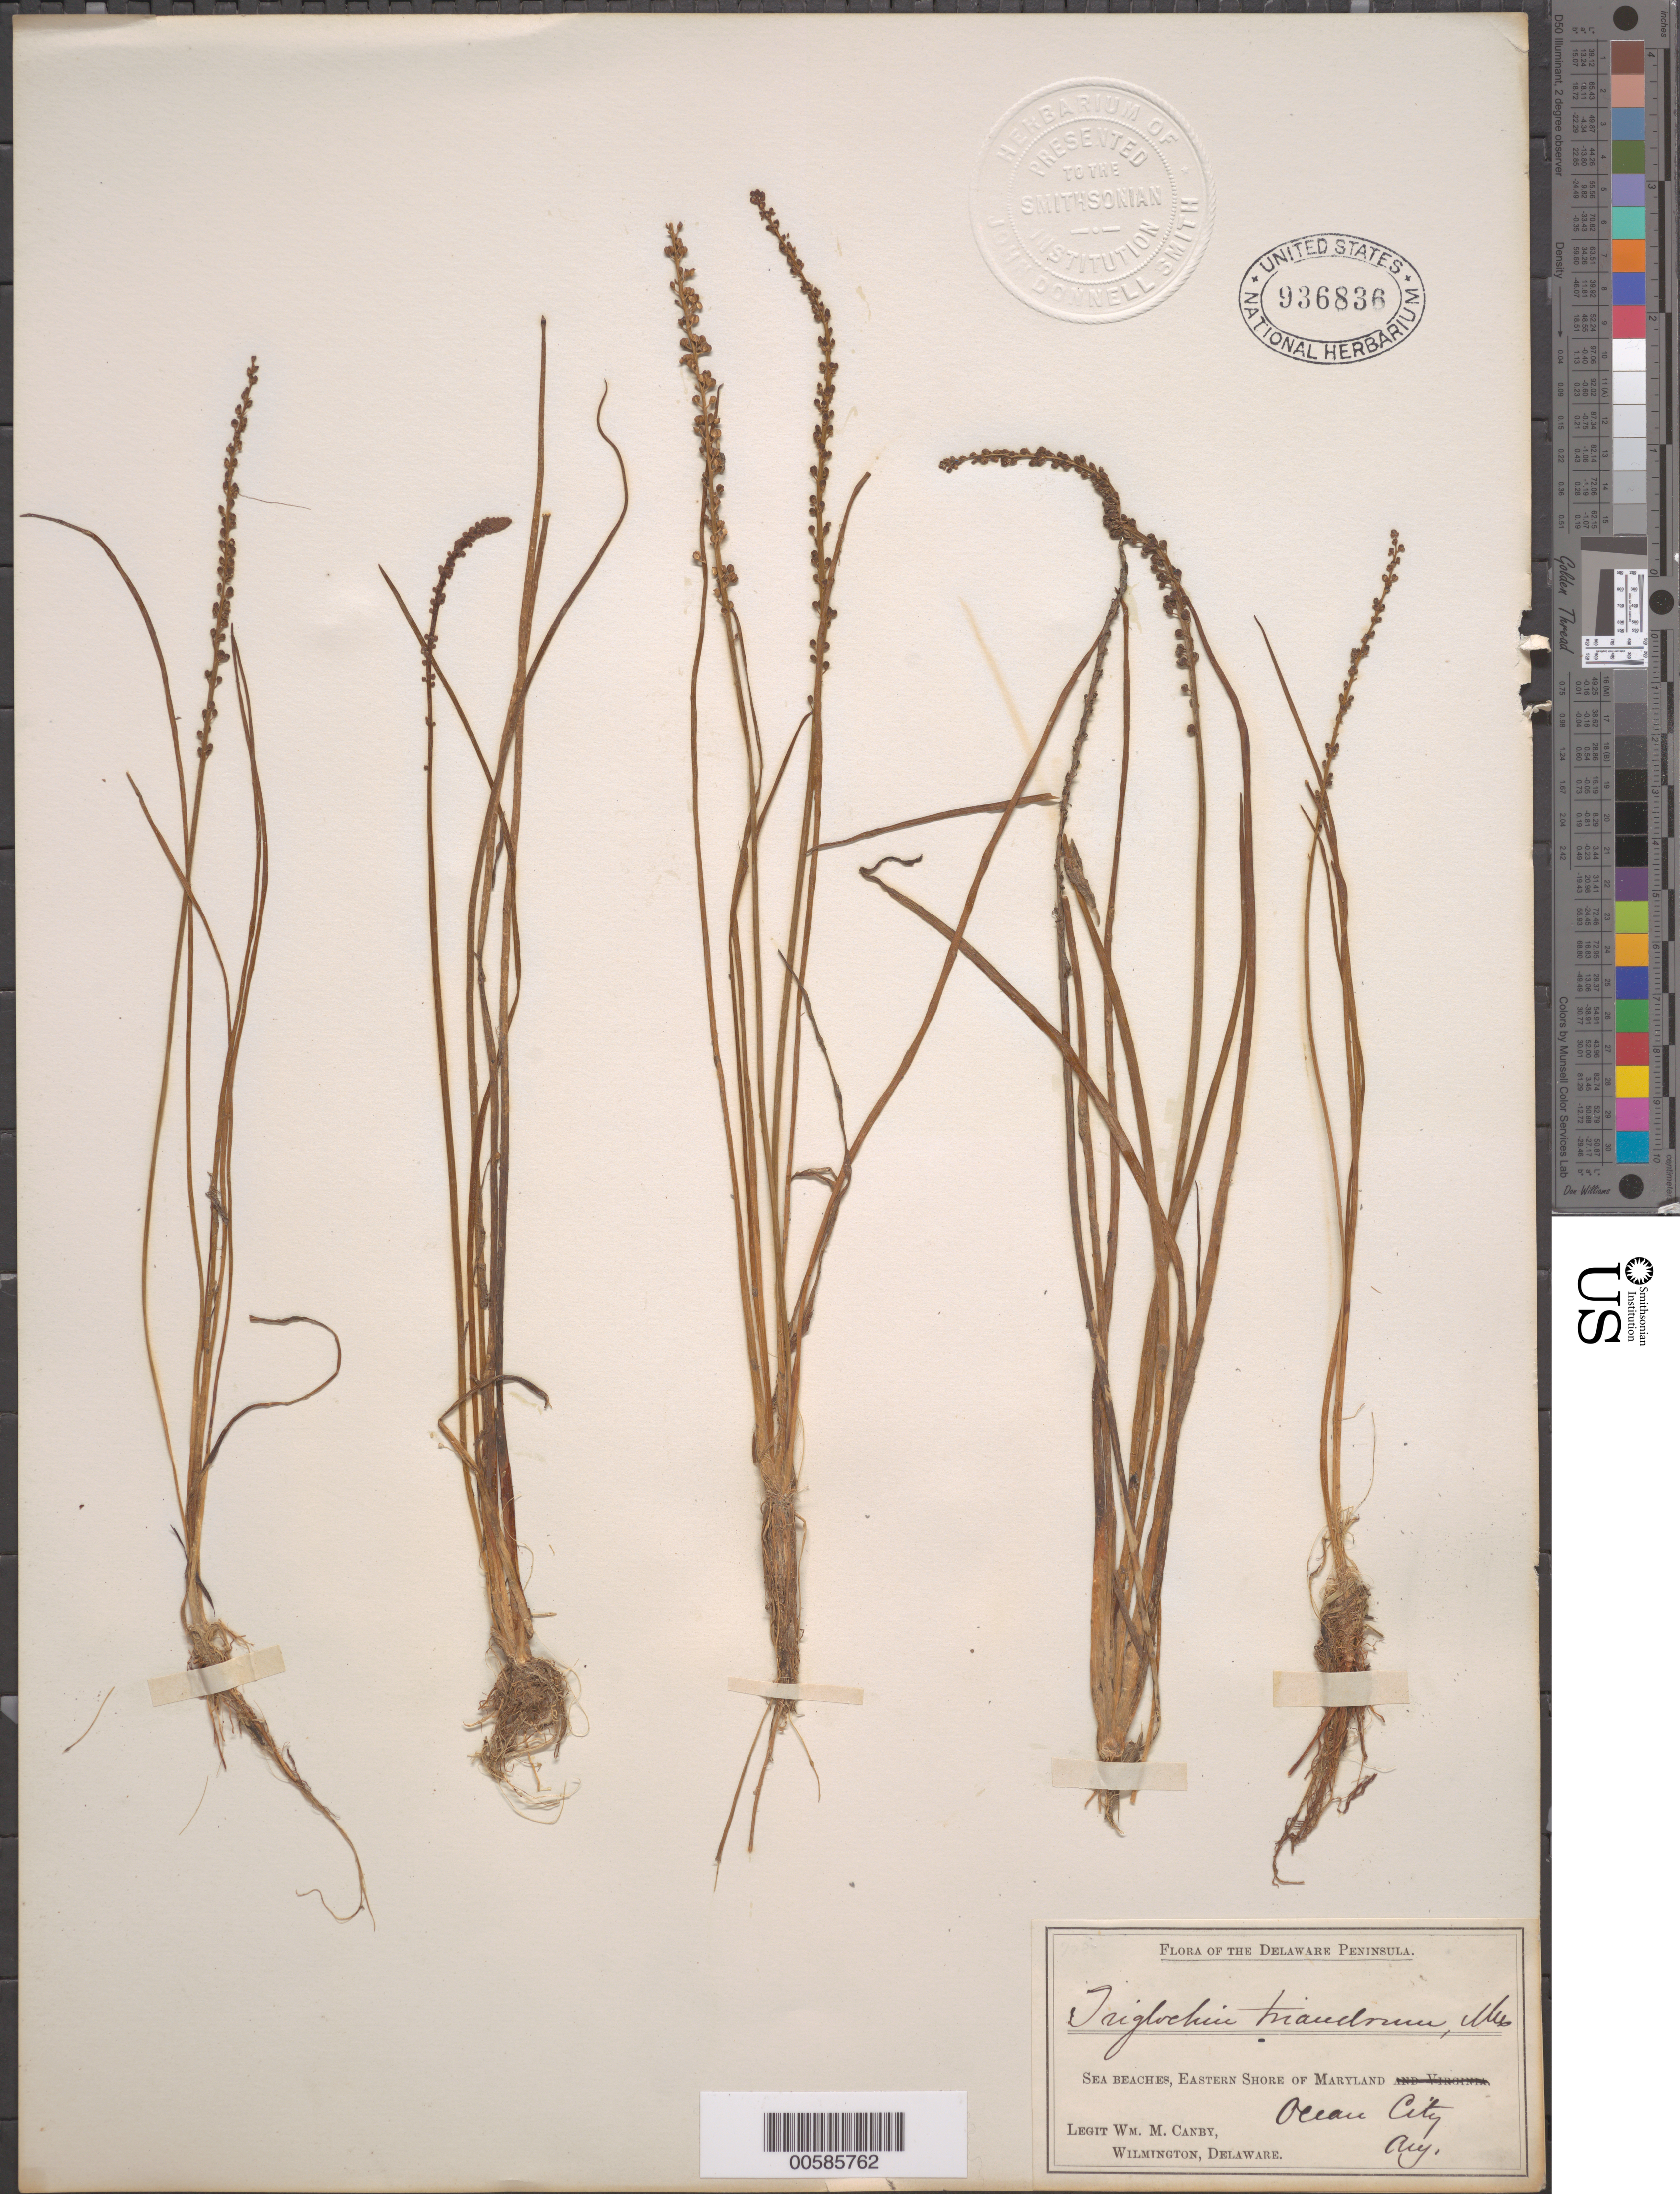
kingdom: Plantae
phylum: Tracheophyta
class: Liliopsida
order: Alismatales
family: Juncaginaceae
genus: Triglochin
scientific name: Triglochin striata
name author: Ruiz & Pav.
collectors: W. M. Canby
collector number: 708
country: United States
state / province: Maryland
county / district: Worcester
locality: Ocean City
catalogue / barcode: US 936836